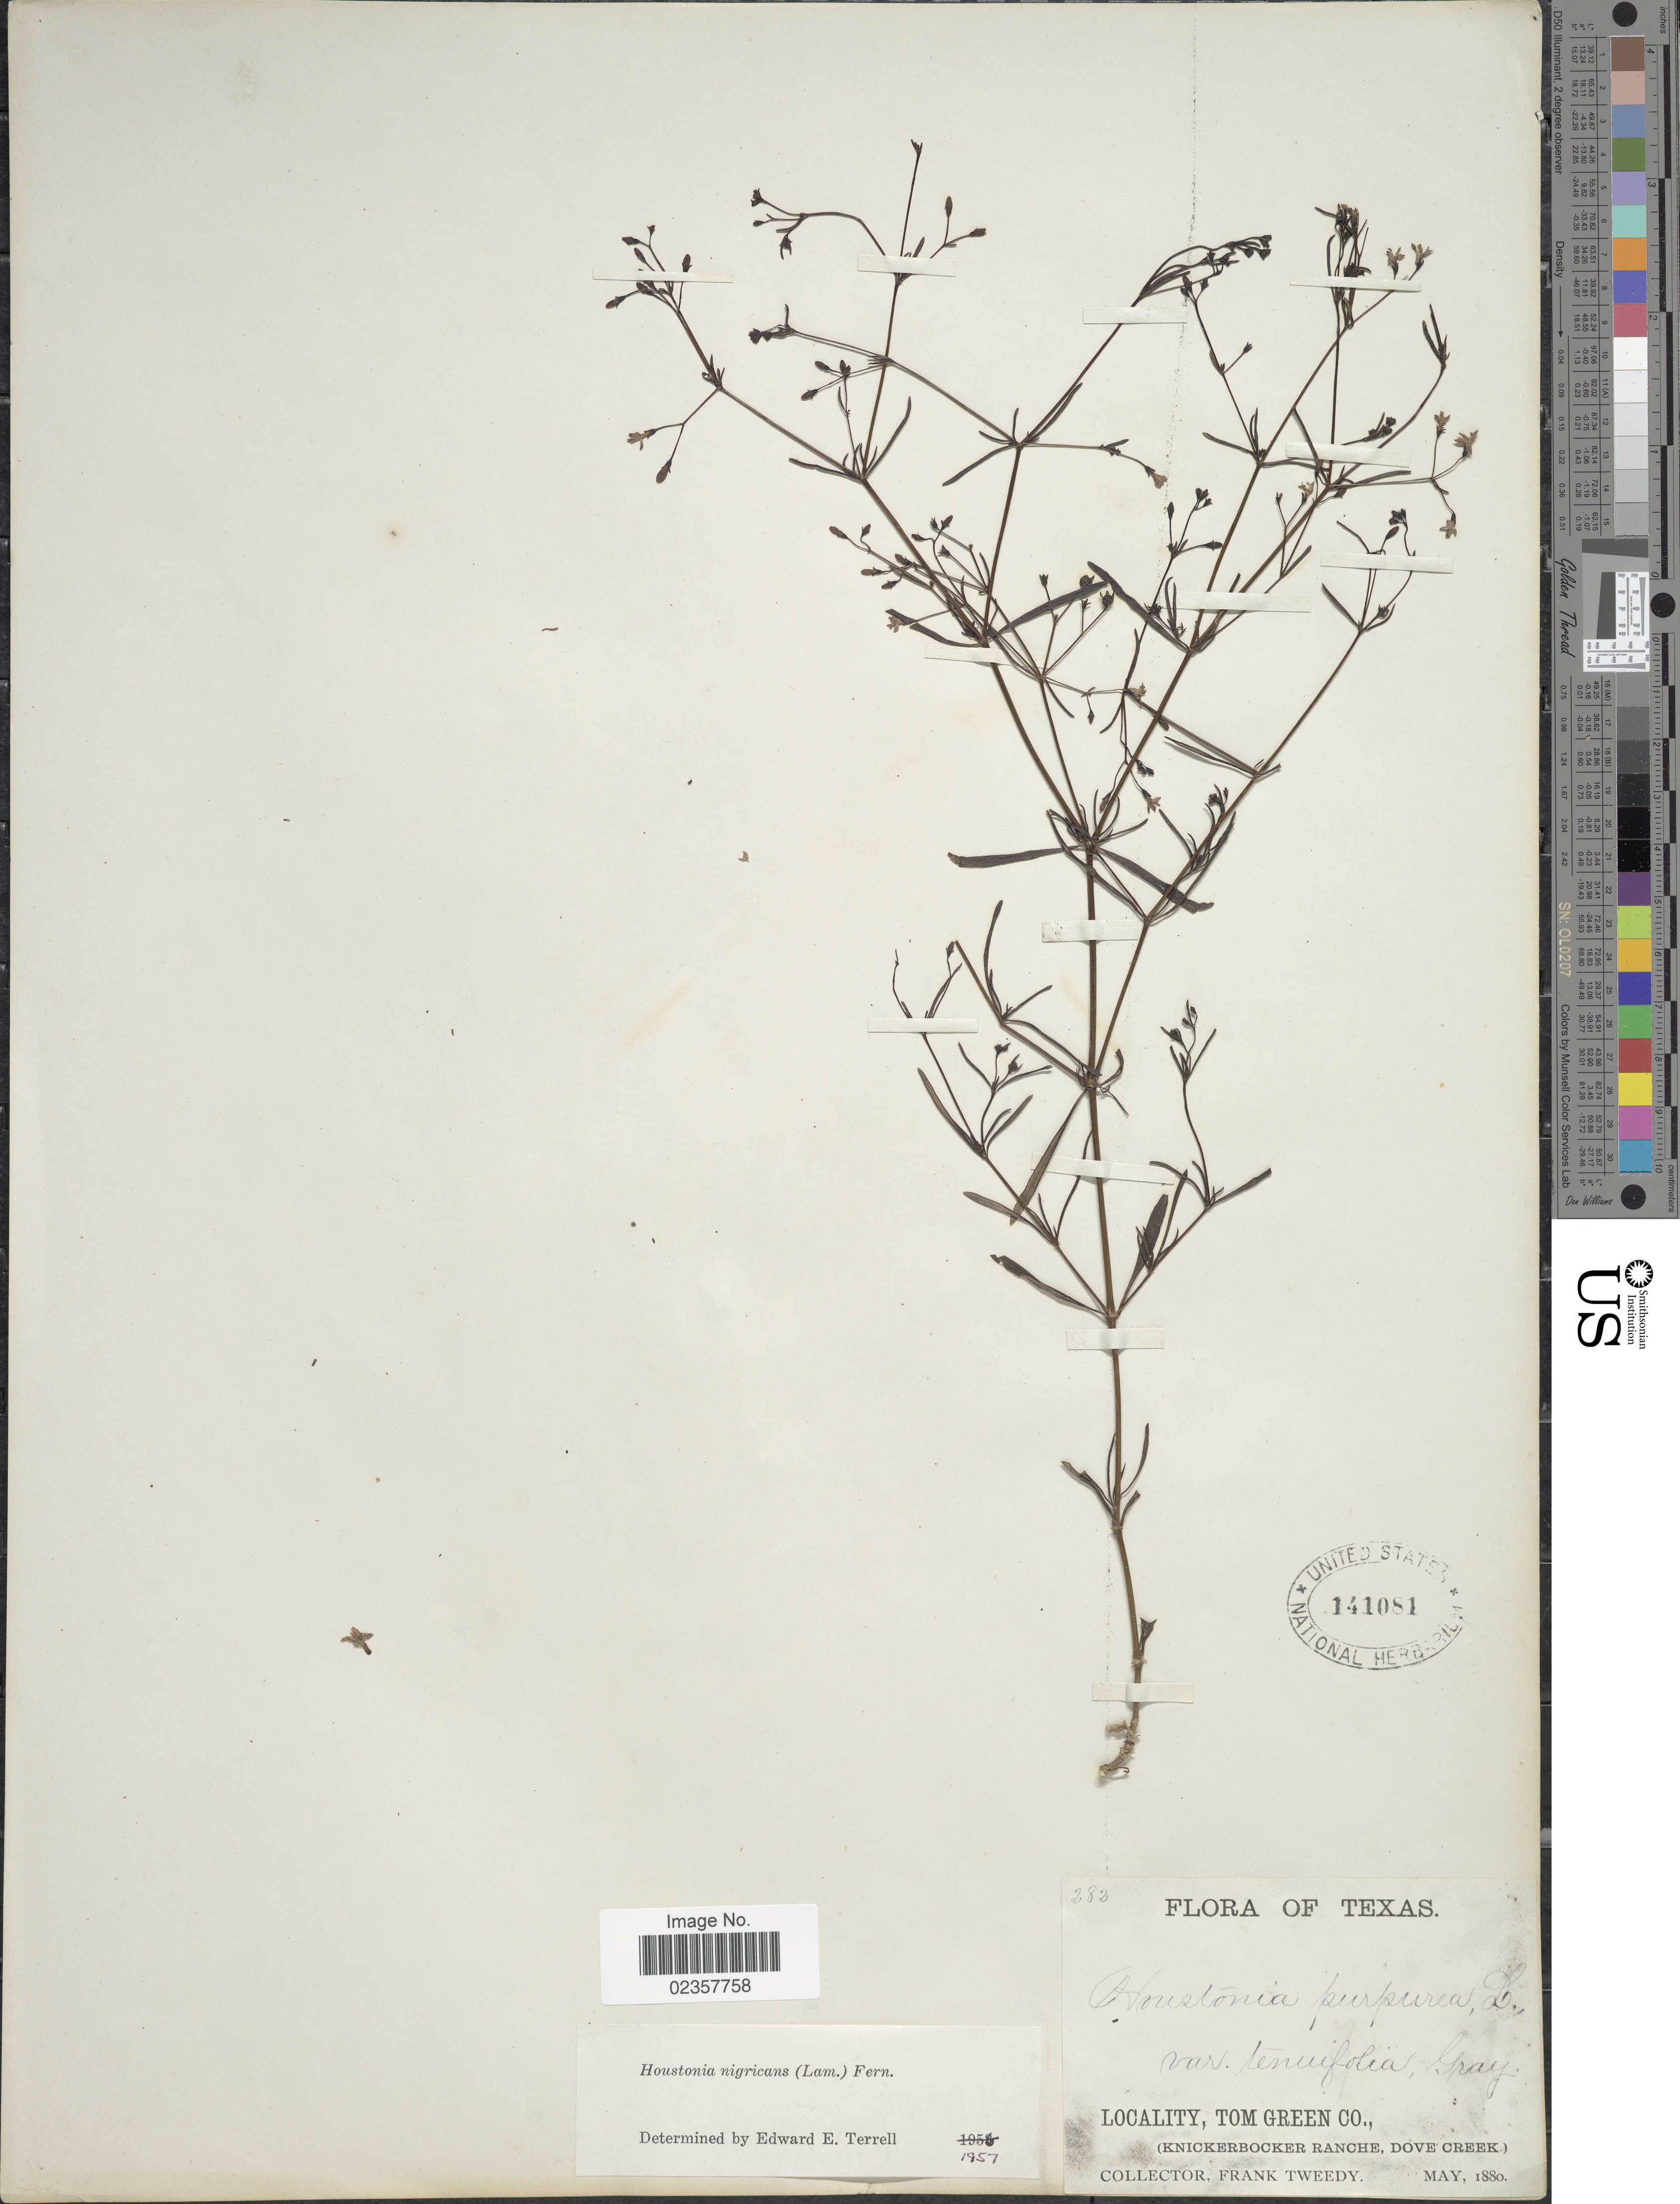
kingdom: Plantae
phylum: Tracheophyta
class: Magnoliopsida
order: Gentianales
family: Rubiaceae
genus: Houstonia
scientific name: Houstonia nigricans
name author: (Lam.) Fernald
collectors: F. Tweedy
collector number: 283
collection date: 1880-05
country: United States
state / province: Texas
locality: Tom Green Co. (Knickerbocker Ranche, Dove Creek)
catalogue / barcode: US 141081